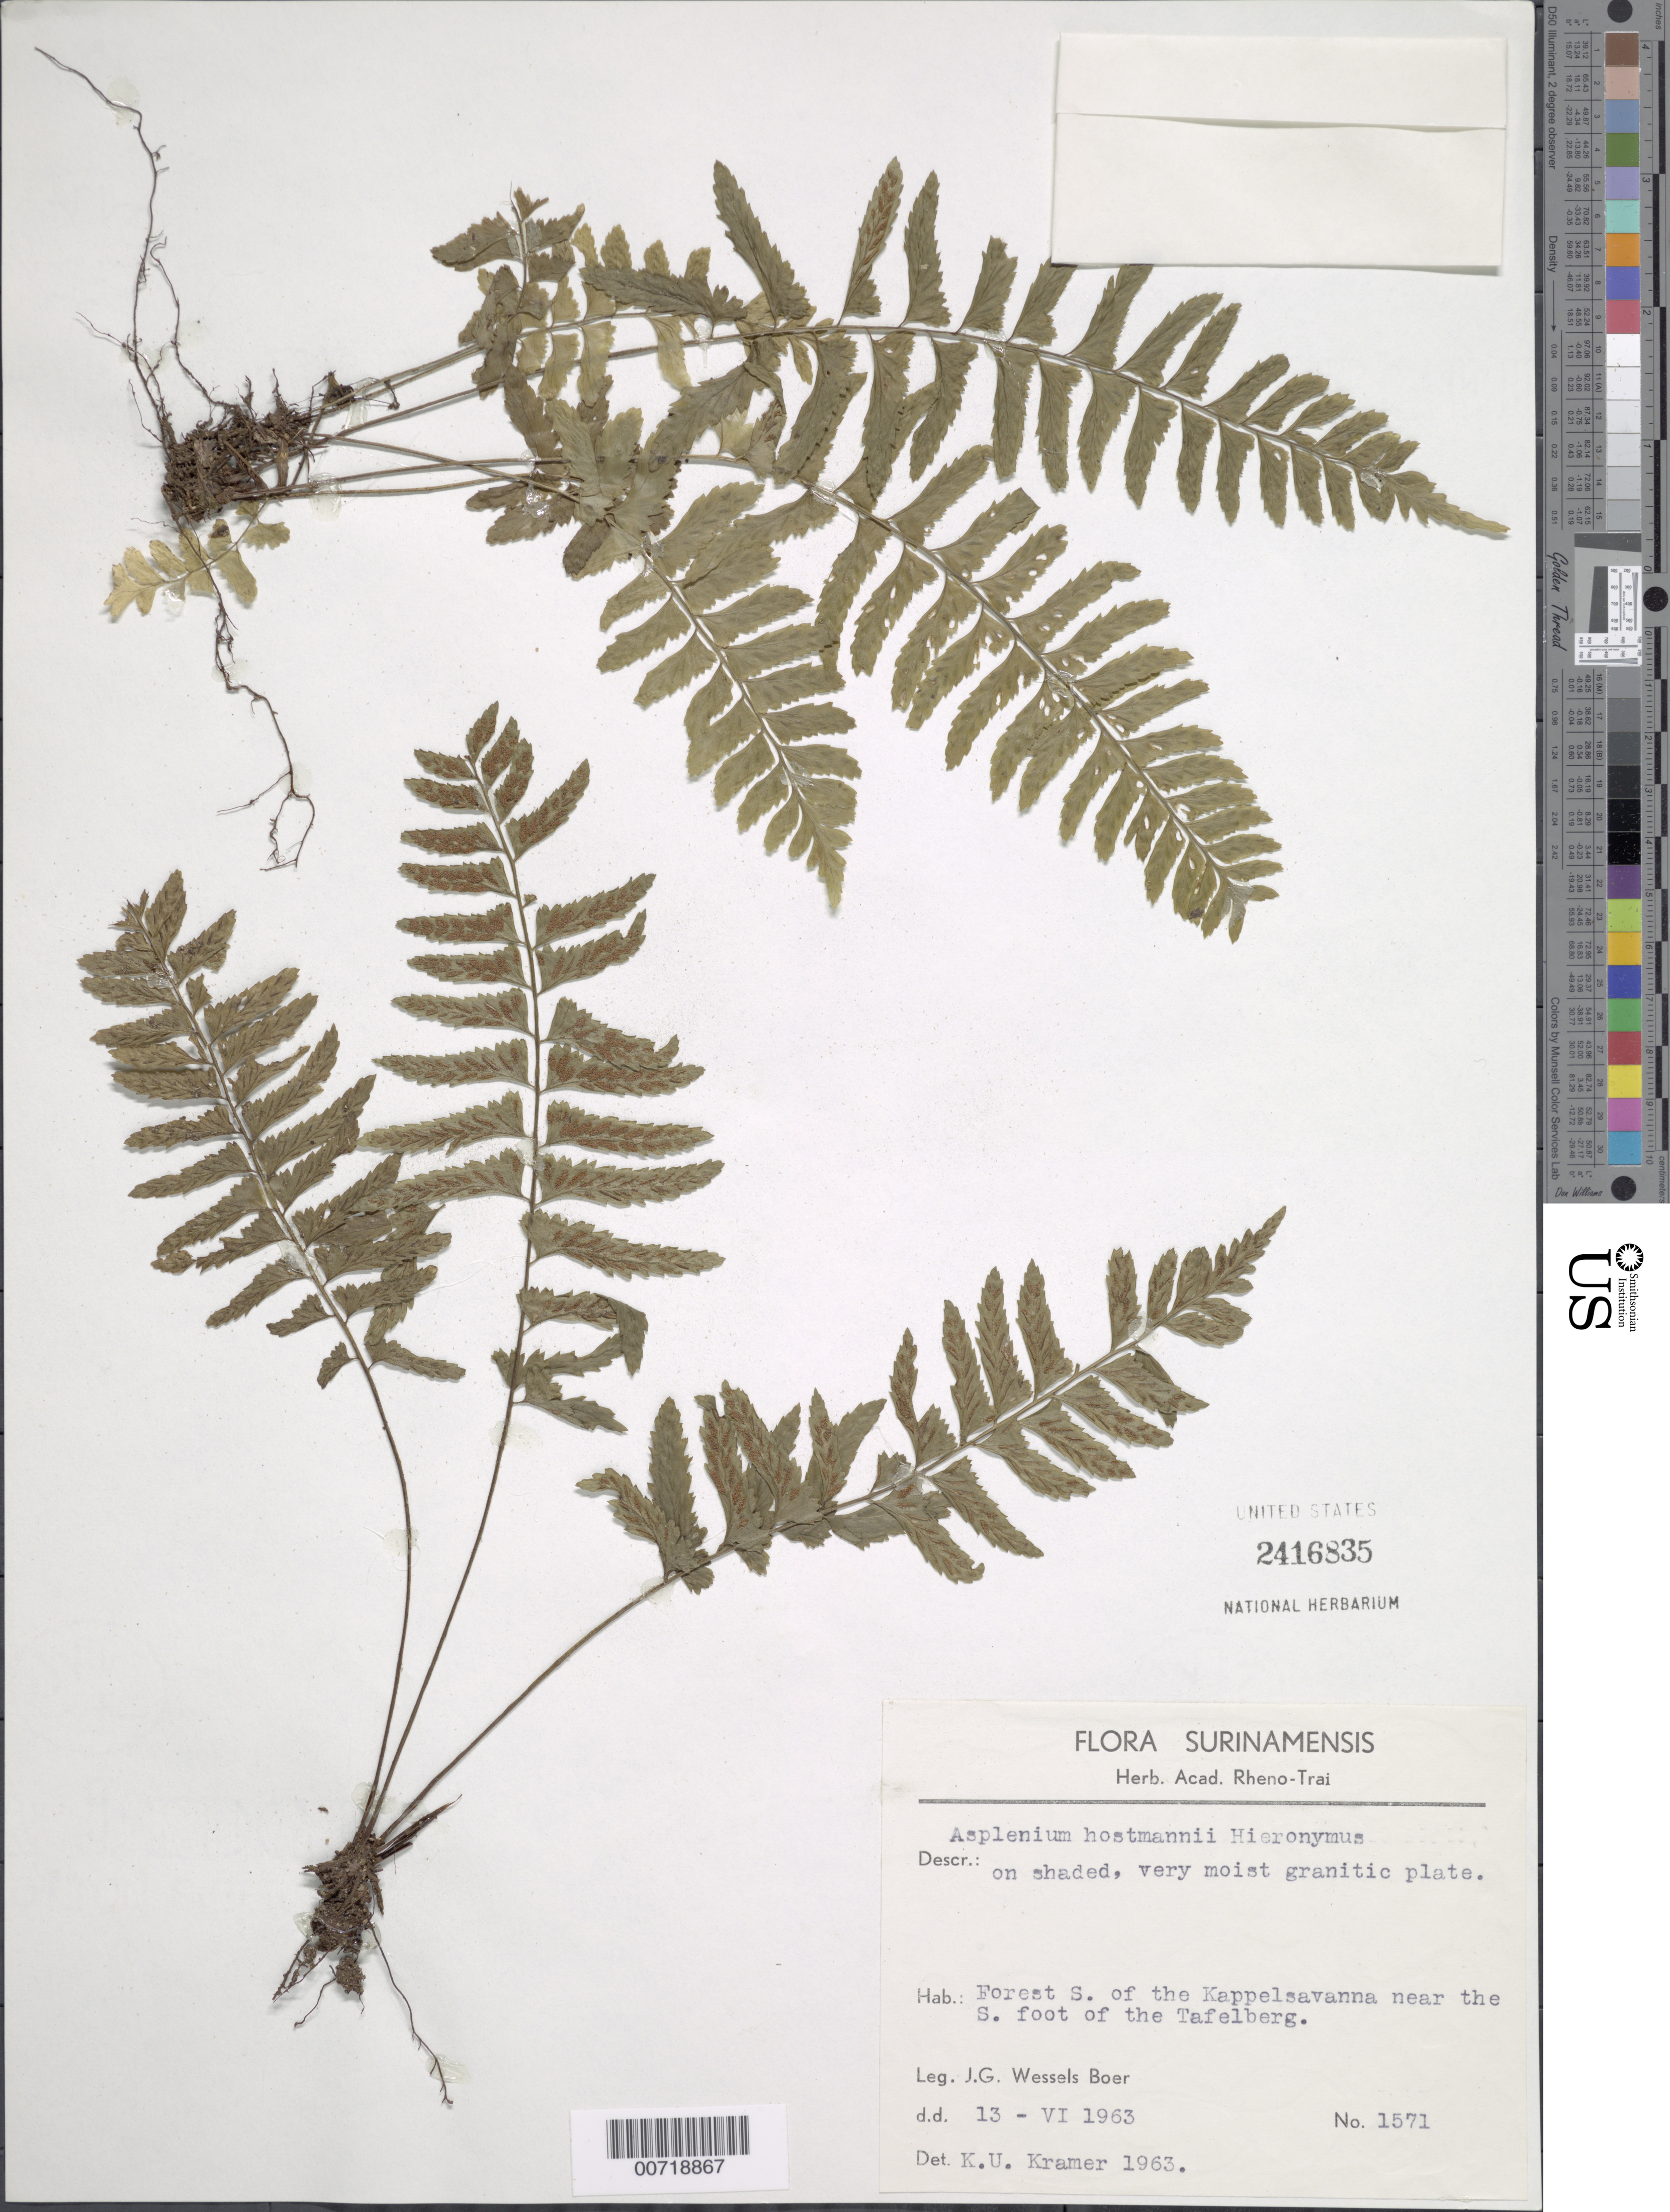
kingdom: Plantae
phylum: Tracheophyta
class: Polypodiopsida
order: Polypodiales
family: Aspleniaceae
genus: Asplenium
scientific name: Asplenium hostmannii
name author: Hieron.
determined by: Kramer, K. U.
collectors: J. G. Wessels Boer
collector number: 1571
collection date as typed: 13-Jun-63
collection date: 1963-06-13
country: Suriname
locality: Tafelberg (Table Mountain), south foot; S of Kappelsavanna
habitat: On shaded, very moist granitic plate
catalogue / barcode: US 2416835